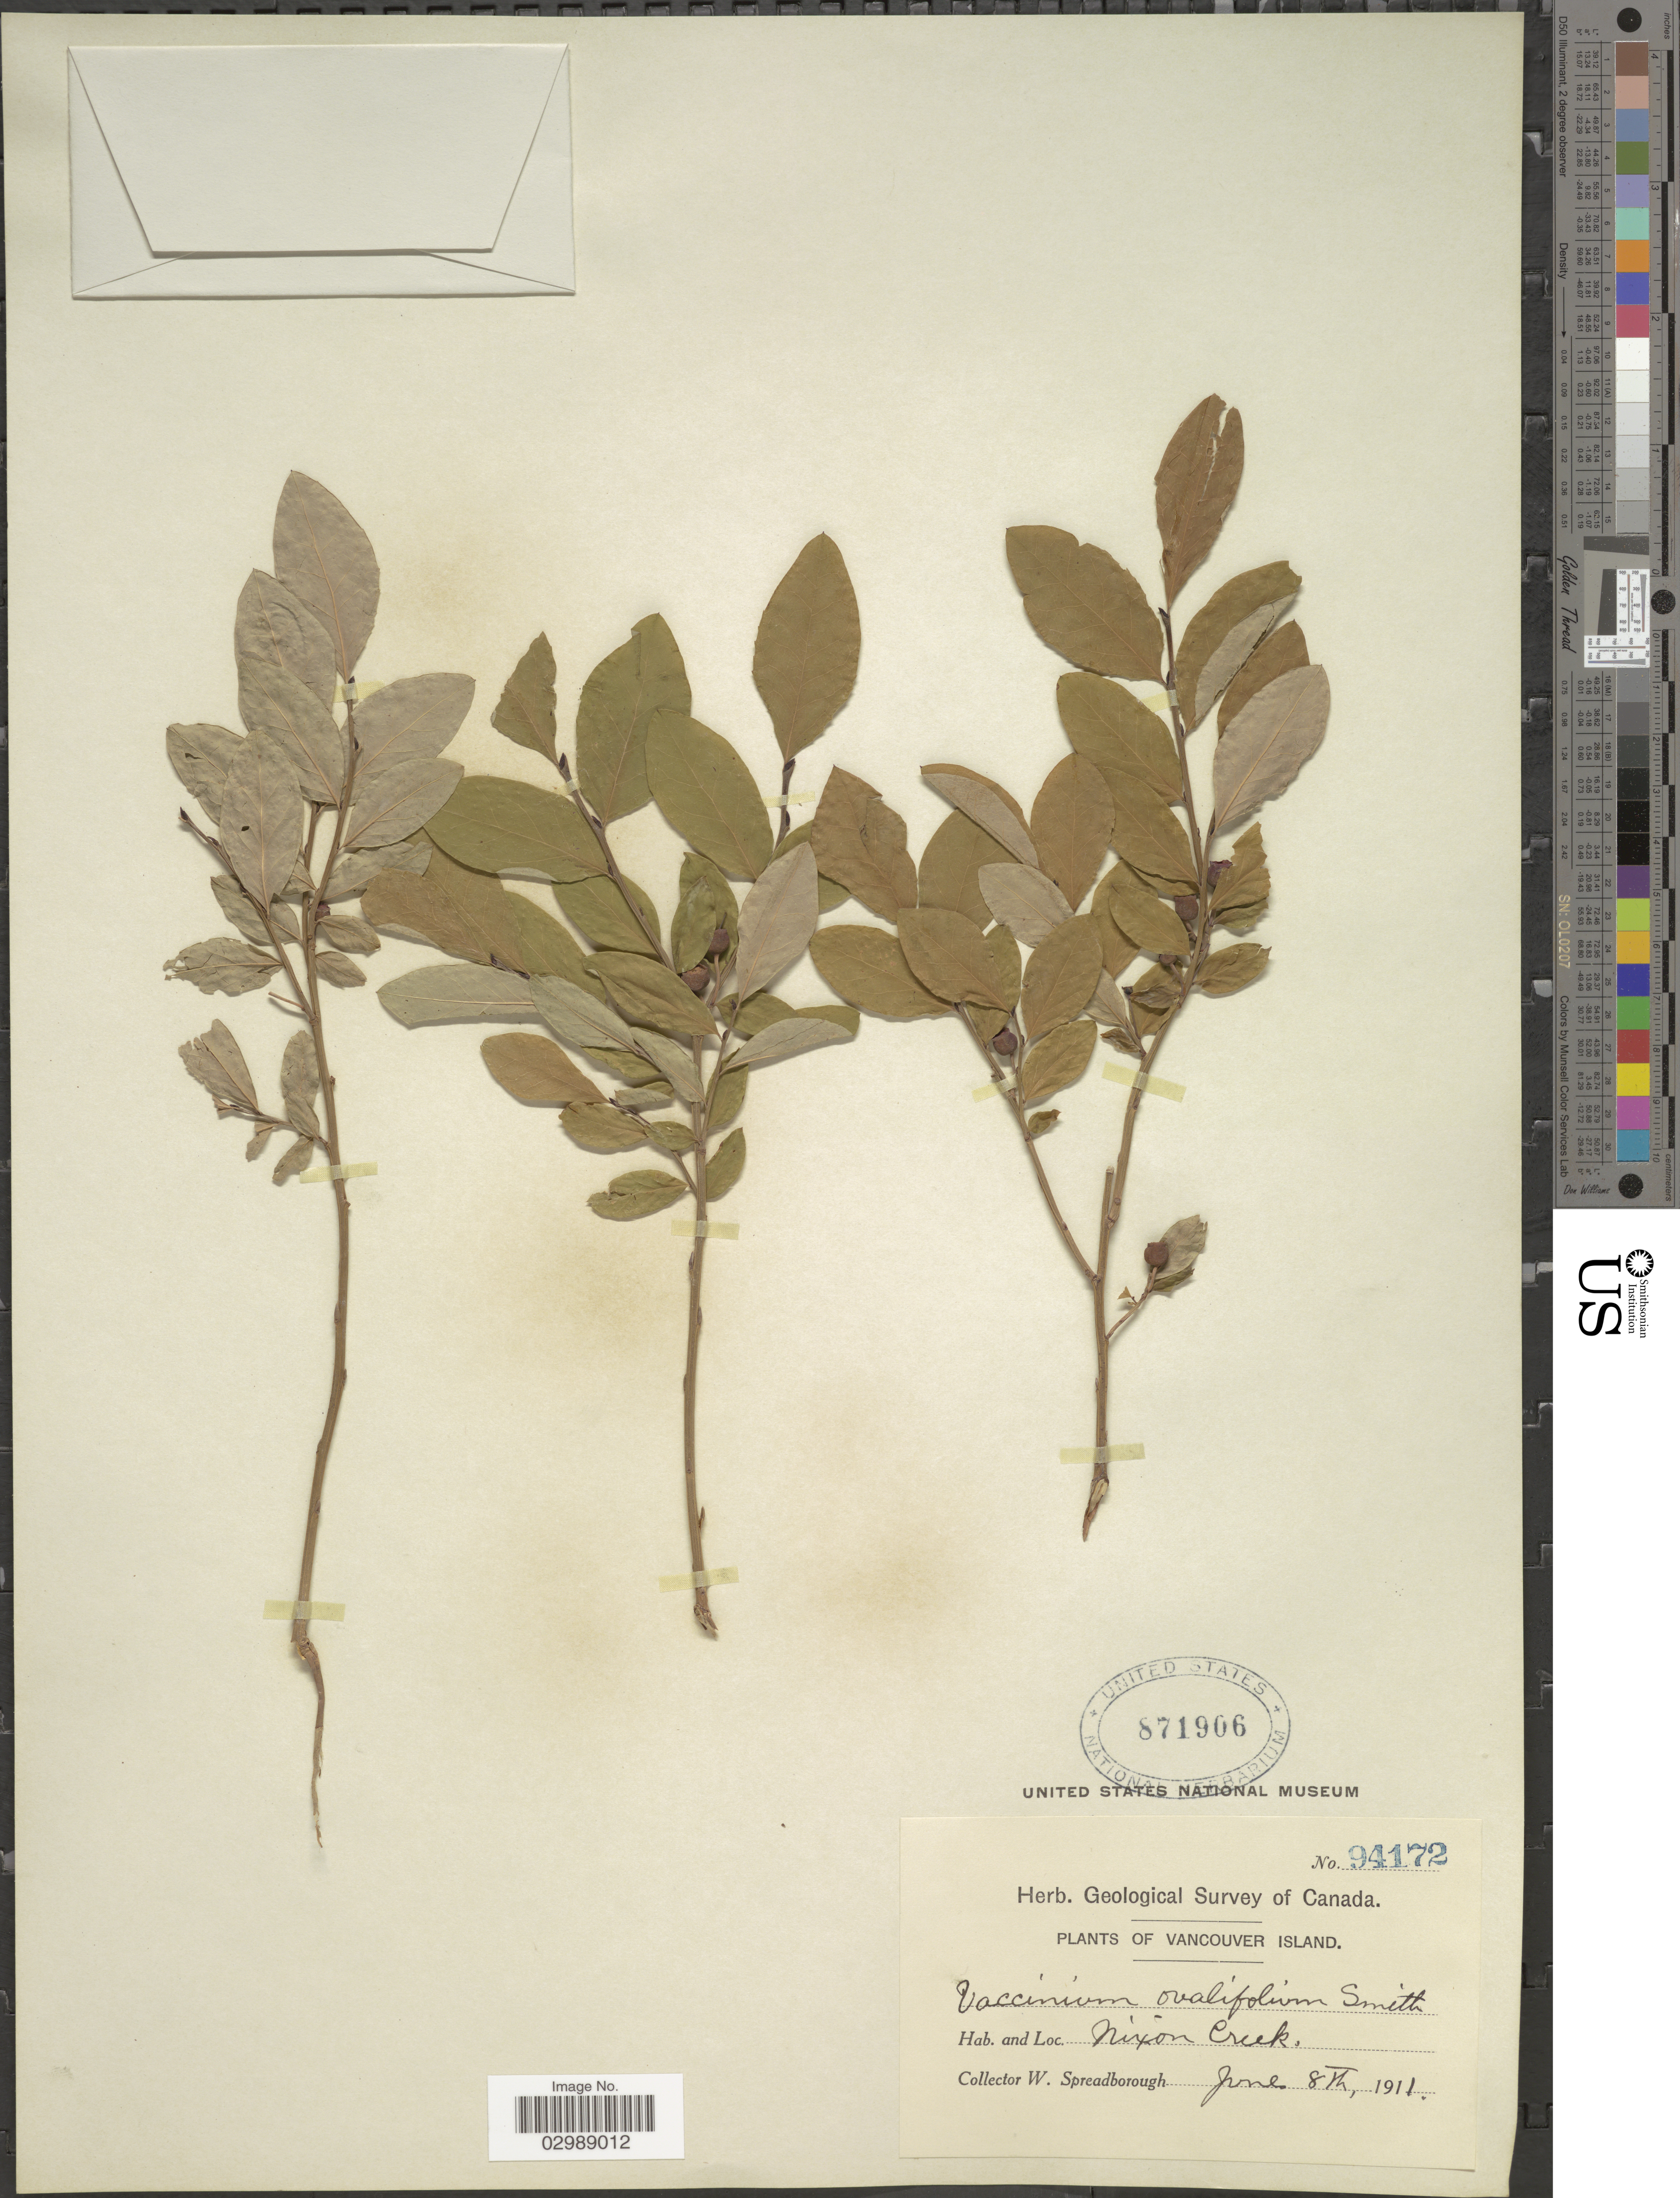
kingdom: Plantae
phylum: Tracheophyta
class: Magnoliopsida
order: Ericales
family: Ericaceae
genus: Vaccinium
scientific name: Vaccinium ovalifolium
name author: Sm.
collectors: W. Spreadborough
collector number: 94172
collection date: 1911-06-08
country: Canada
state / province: British Columbia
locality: Vancouver Island. Nixon Creek.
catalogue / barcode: US 871906